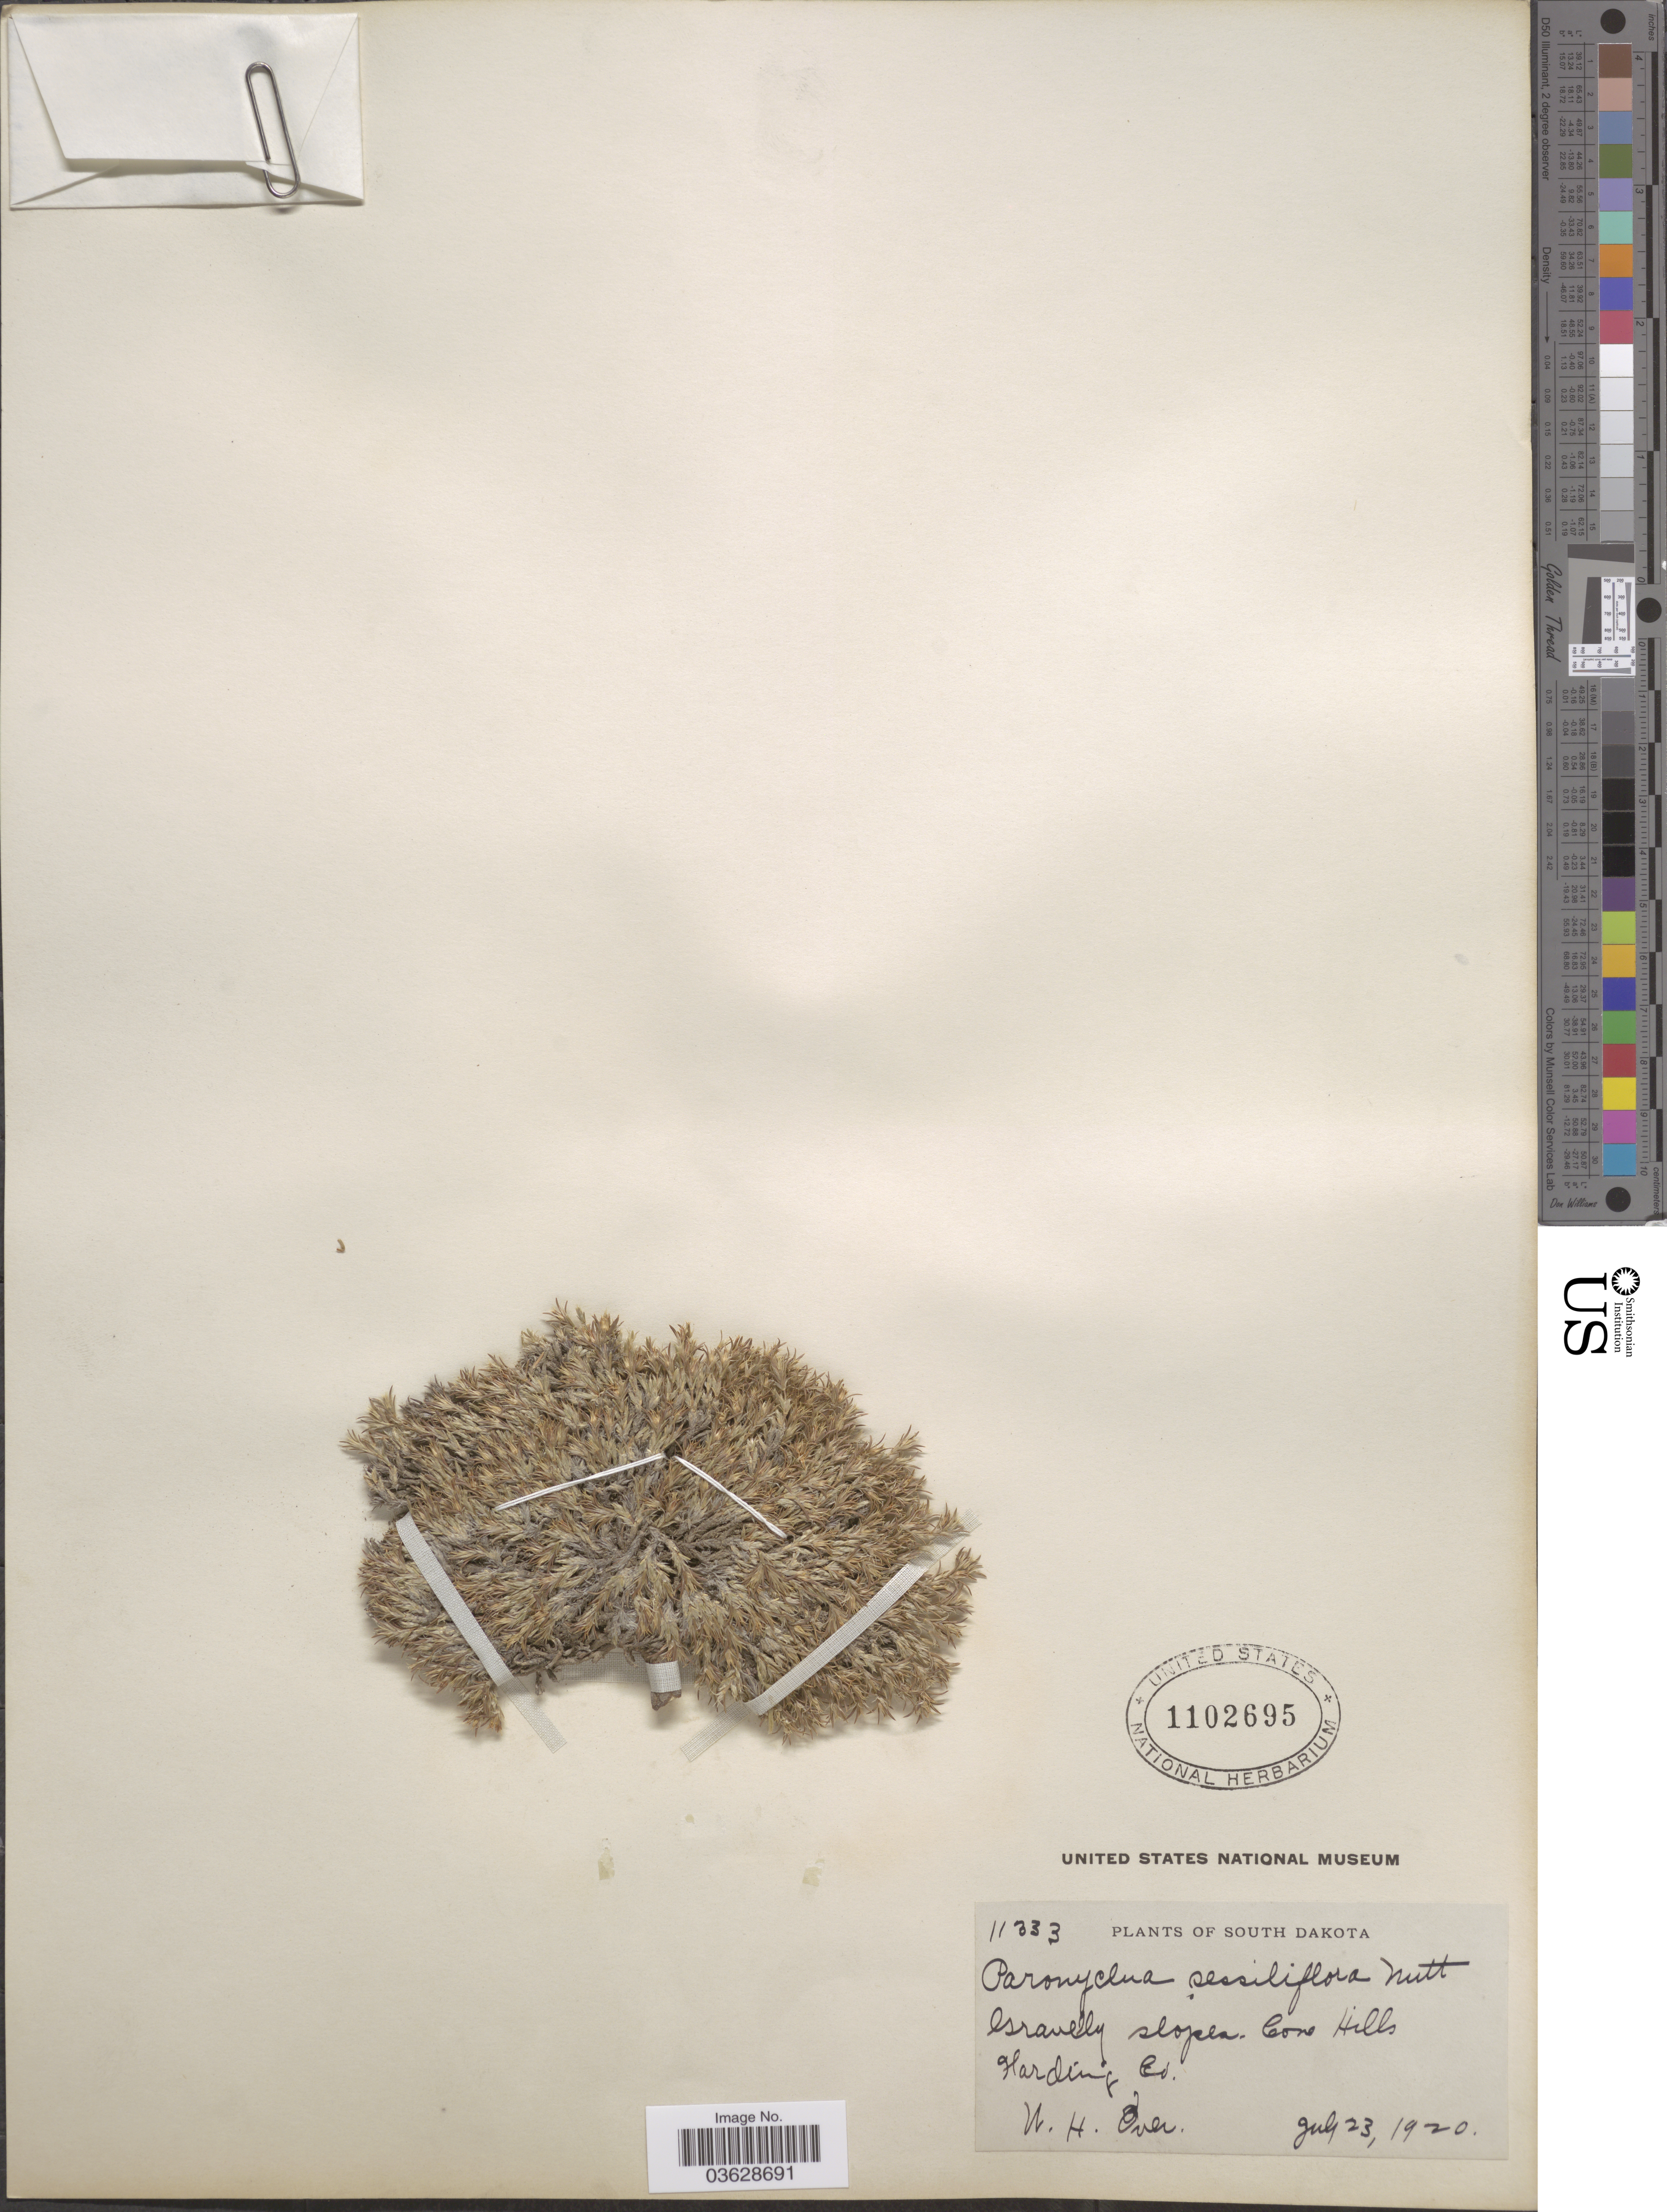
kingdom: Plantae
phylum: Tracheophyta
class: Magnoliopsida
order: Caryophyllales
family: Caryophyllaceae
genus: Paronychia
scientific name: Paronychia sessiliflora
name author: Nutt.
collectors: W. Over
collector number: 11333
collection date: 1920-07-23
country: United States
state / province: South Dakota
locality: Cone Hills. Harding Co.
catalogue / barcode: US 1102695